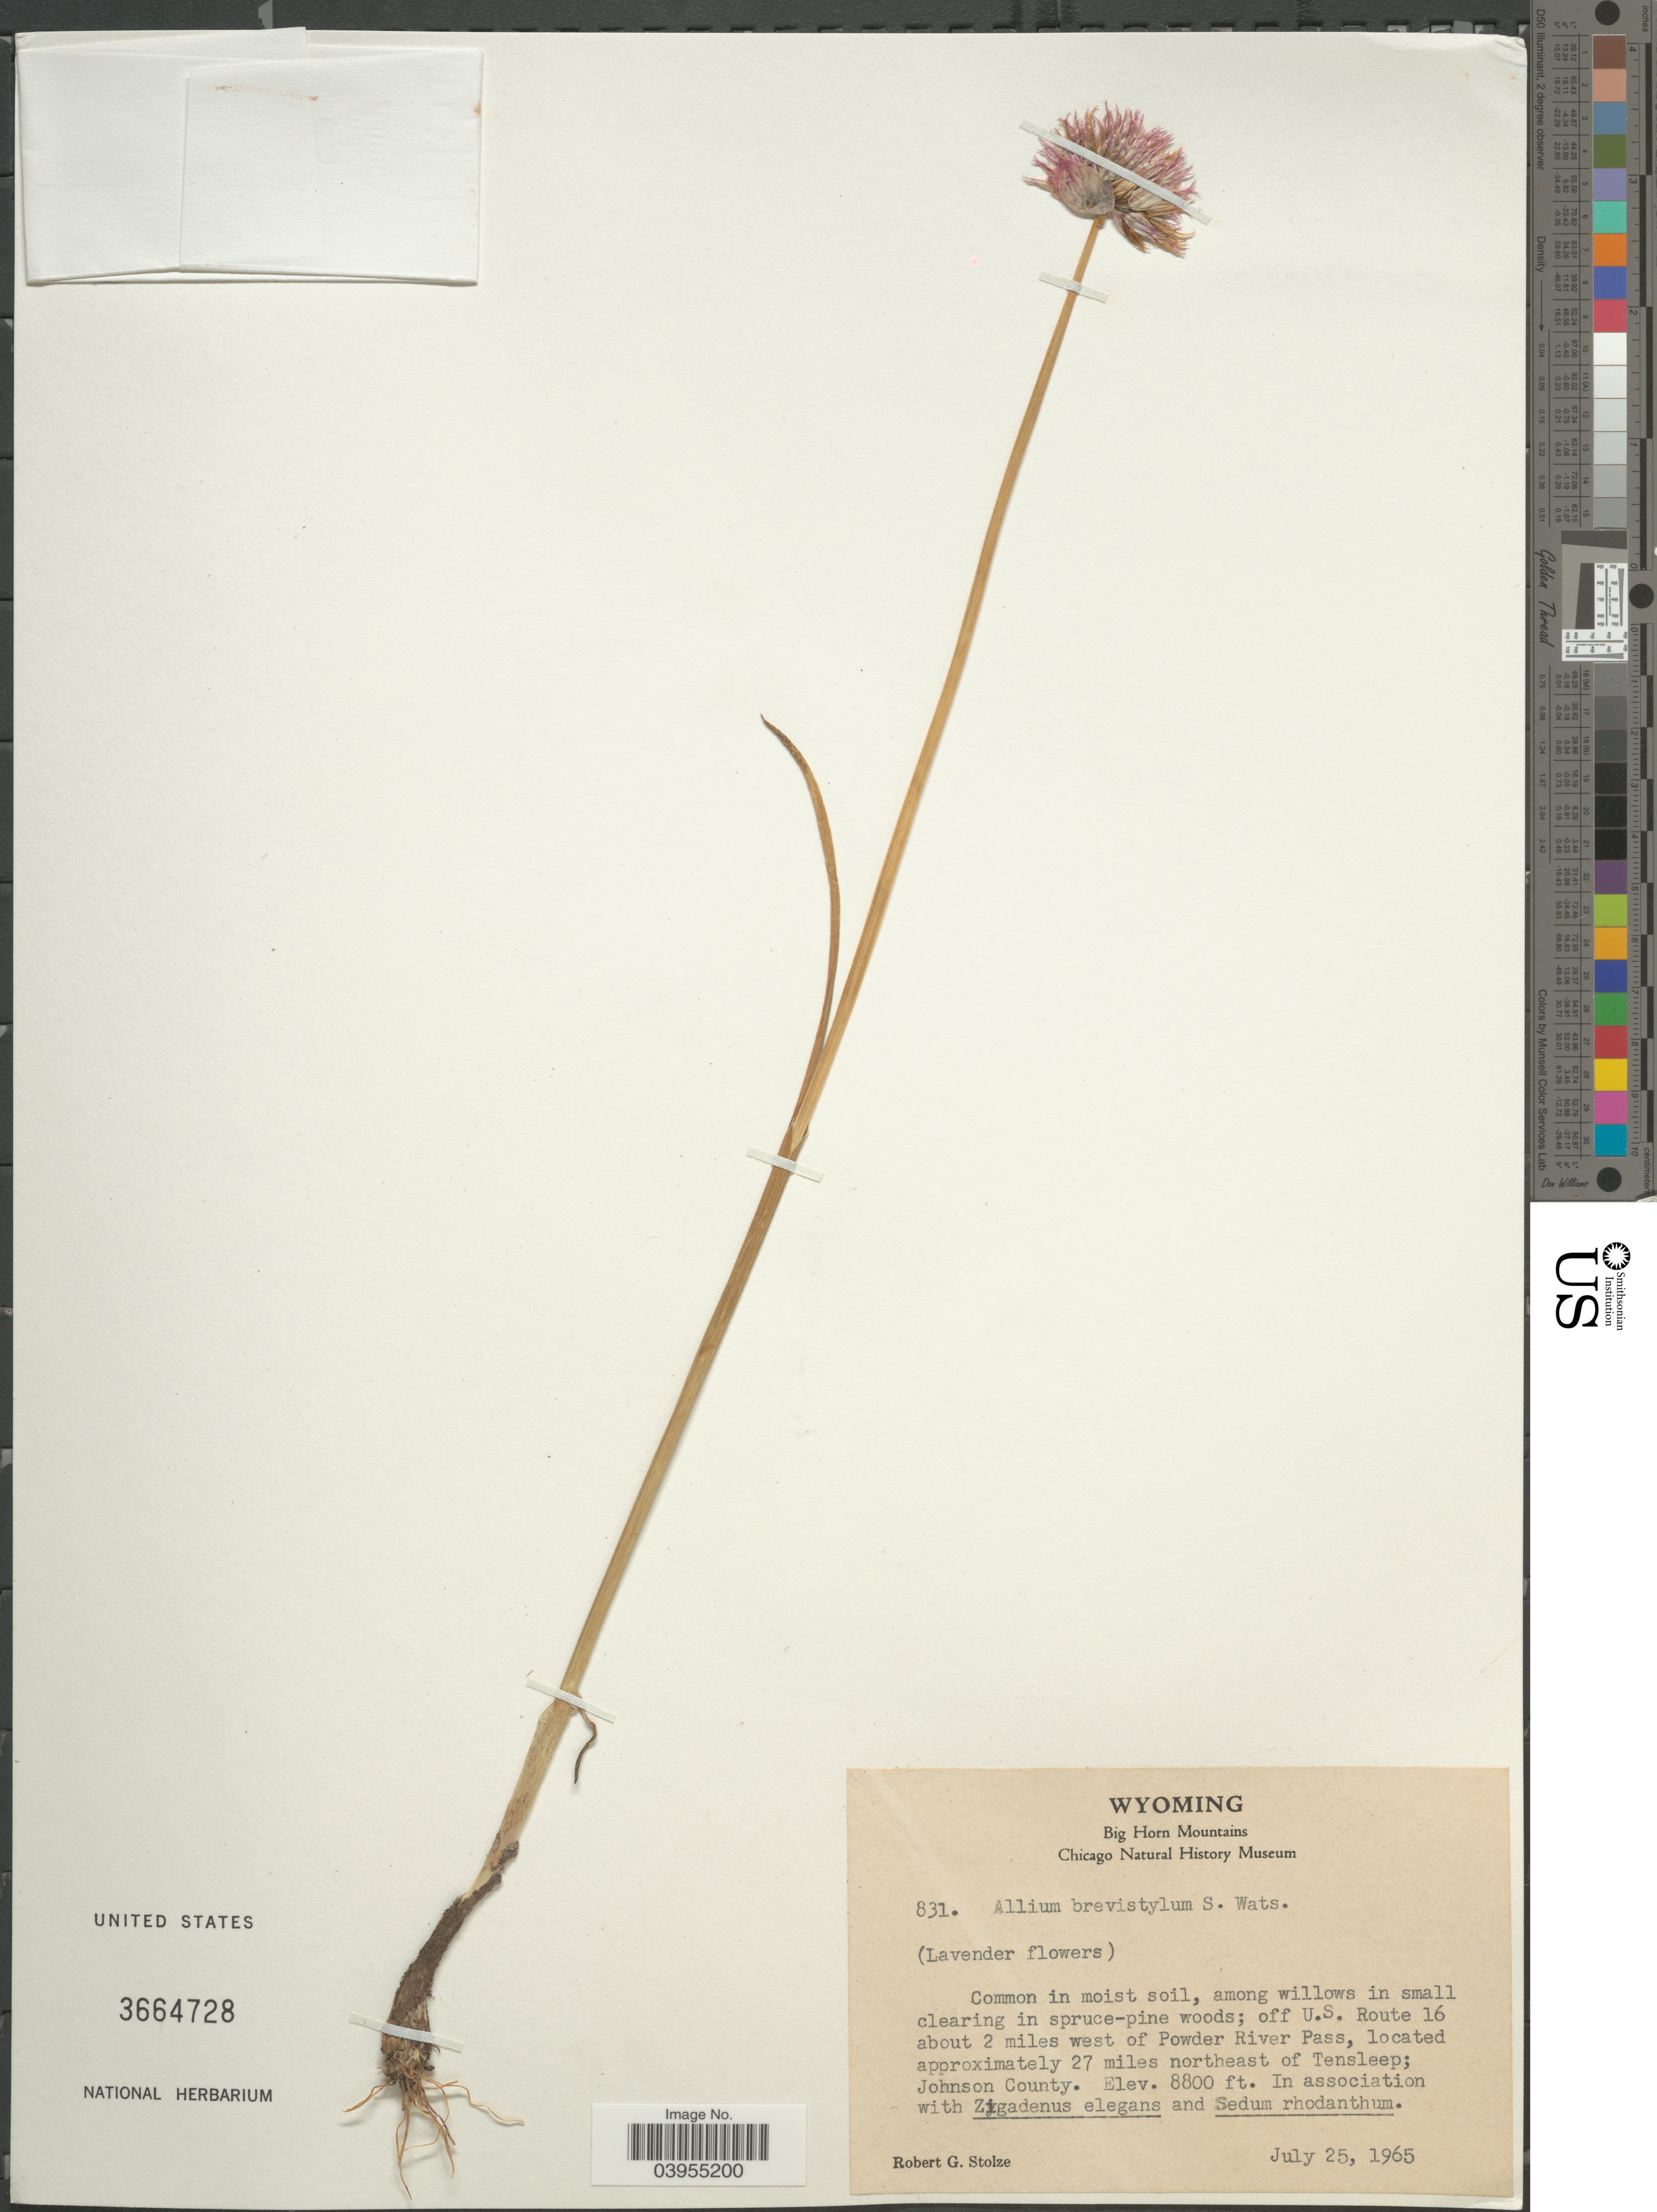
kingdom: Plantae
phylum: Tracheophyta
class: Liliopsida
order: Asparagales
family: Amaryllidaceae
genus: Allium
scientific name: Allium brevistylum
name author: S. Watson in C. King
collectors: R. G. Stolze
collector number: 831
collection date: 1965-07-25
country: United States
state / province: Wyoming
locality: Big Horn Mountains. Off U.S. Route 16 about 2 miles west of Powder River Pass, located approximately 27 miles northeast of Tensleep; Johnson County.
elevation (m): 2682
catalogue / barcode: US 3664728